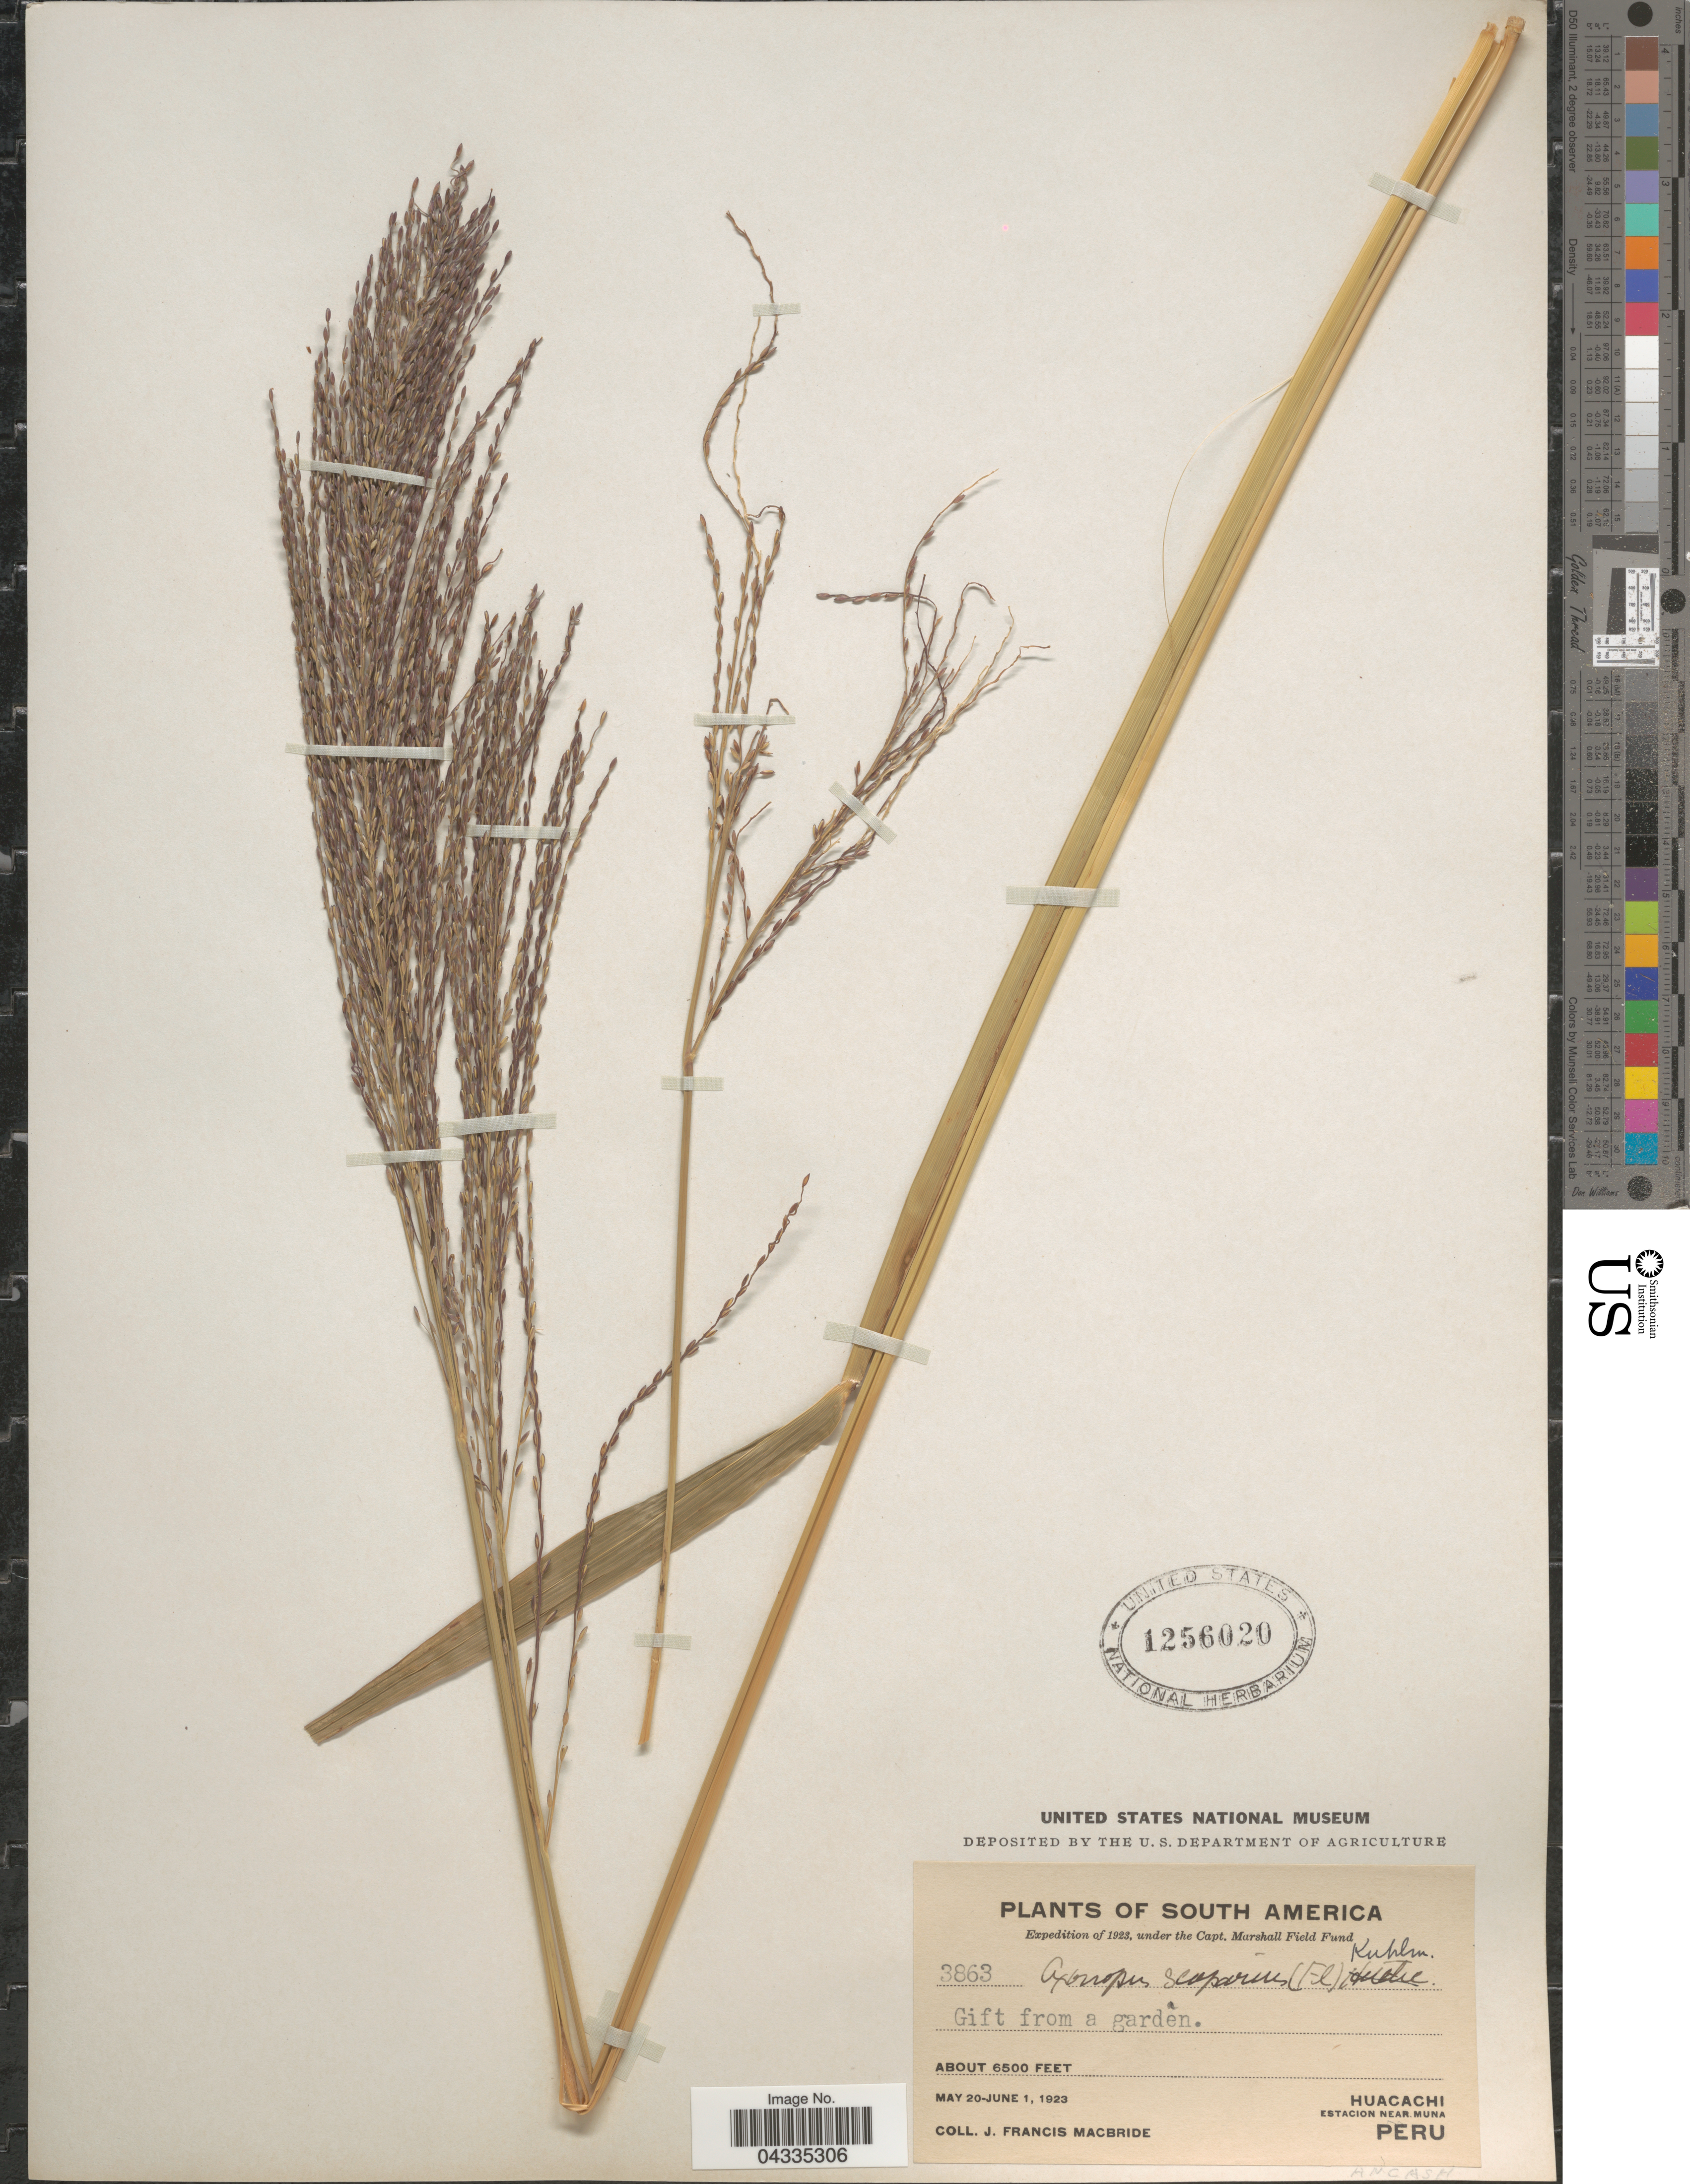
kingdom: Plantae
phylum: Tracheophyta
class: Liliopsida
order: Poales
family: Poaceae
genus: Axonopus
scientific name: Axonopus scoparius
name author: (Flüggé) Kuhlm.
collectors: J. F. Macbride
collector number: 3863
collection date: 1923-05-20/1923-06-01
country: Peru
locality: Expedition of 1923. Huacachi. Estacion near Muna.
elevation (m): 1981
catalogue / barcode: US 1256020